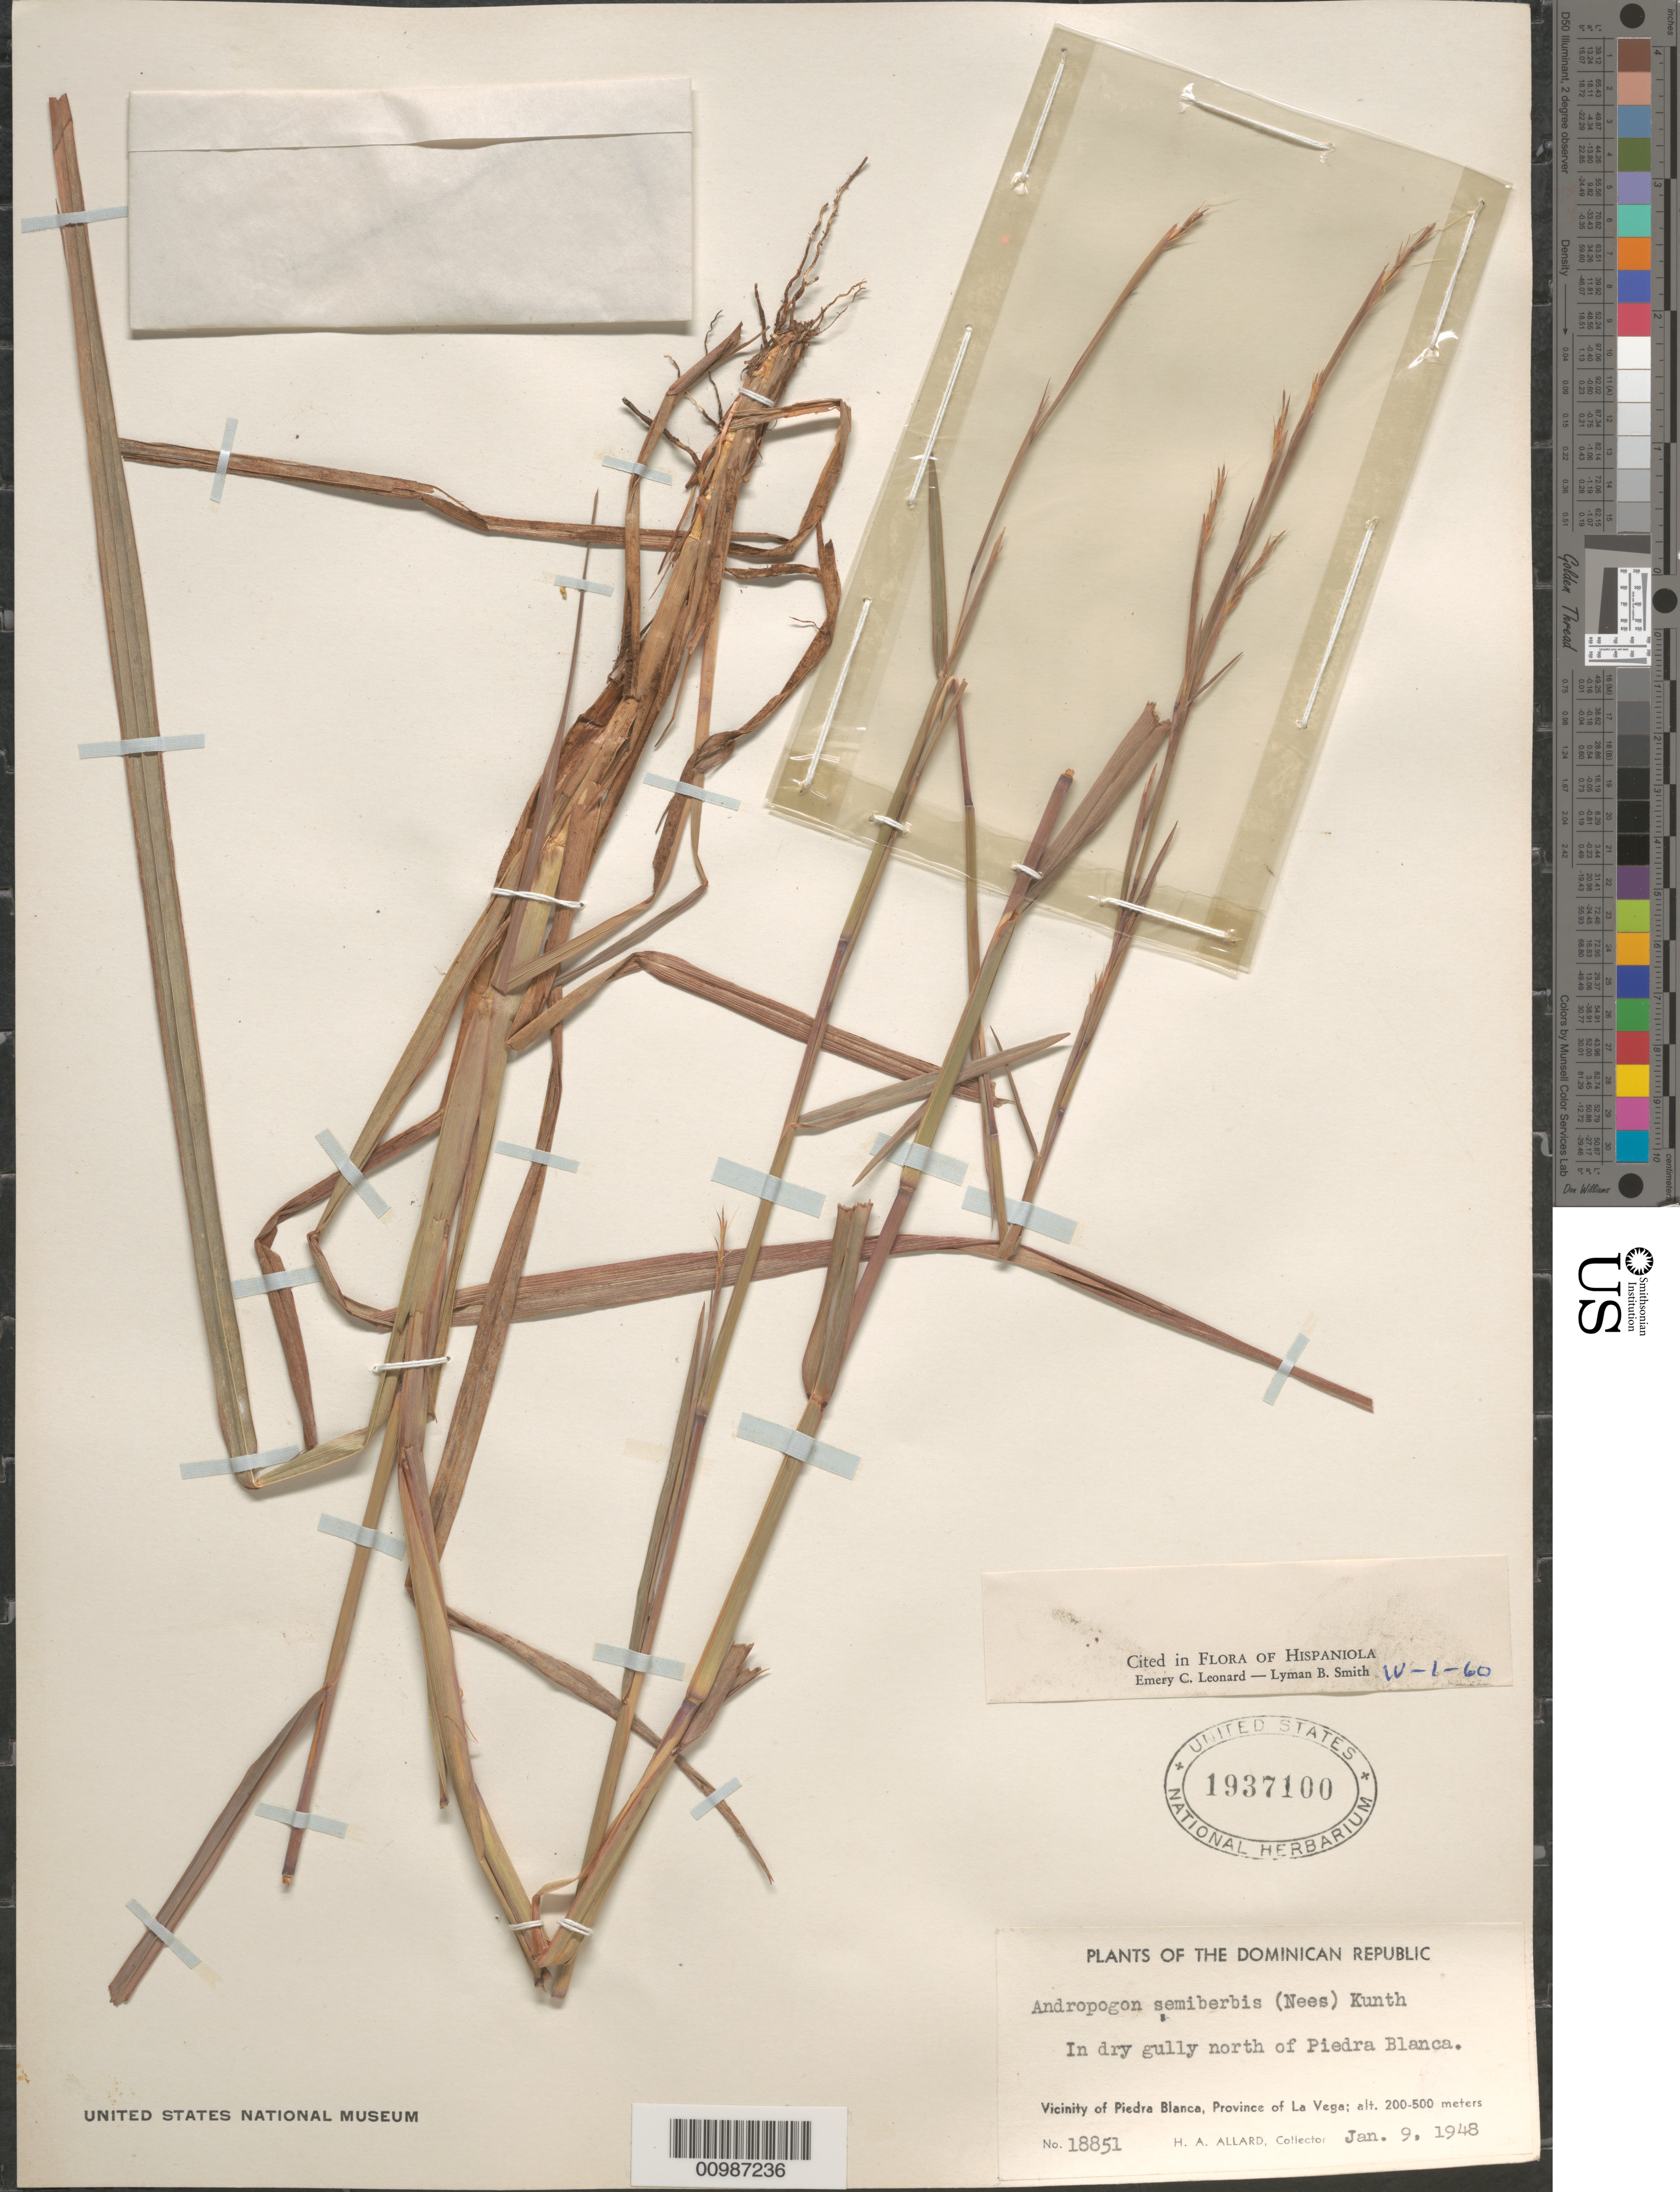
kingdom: Plantae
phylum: Tracheophyta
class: Liliopsida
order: Poales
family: Poaceae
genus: Andropogon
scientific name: Andropogon semiberbis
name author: (Nees) Kunth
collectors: H. A. Allard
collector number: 18851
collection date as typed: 09 Jan 1948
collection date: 1948-01-09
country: Dominican Republic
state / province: La Vega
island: Hispaniola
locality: North of Piedra Blanca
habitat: in dry gully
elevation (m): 200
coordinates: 0 N, 0 E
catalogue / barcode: US 1937100